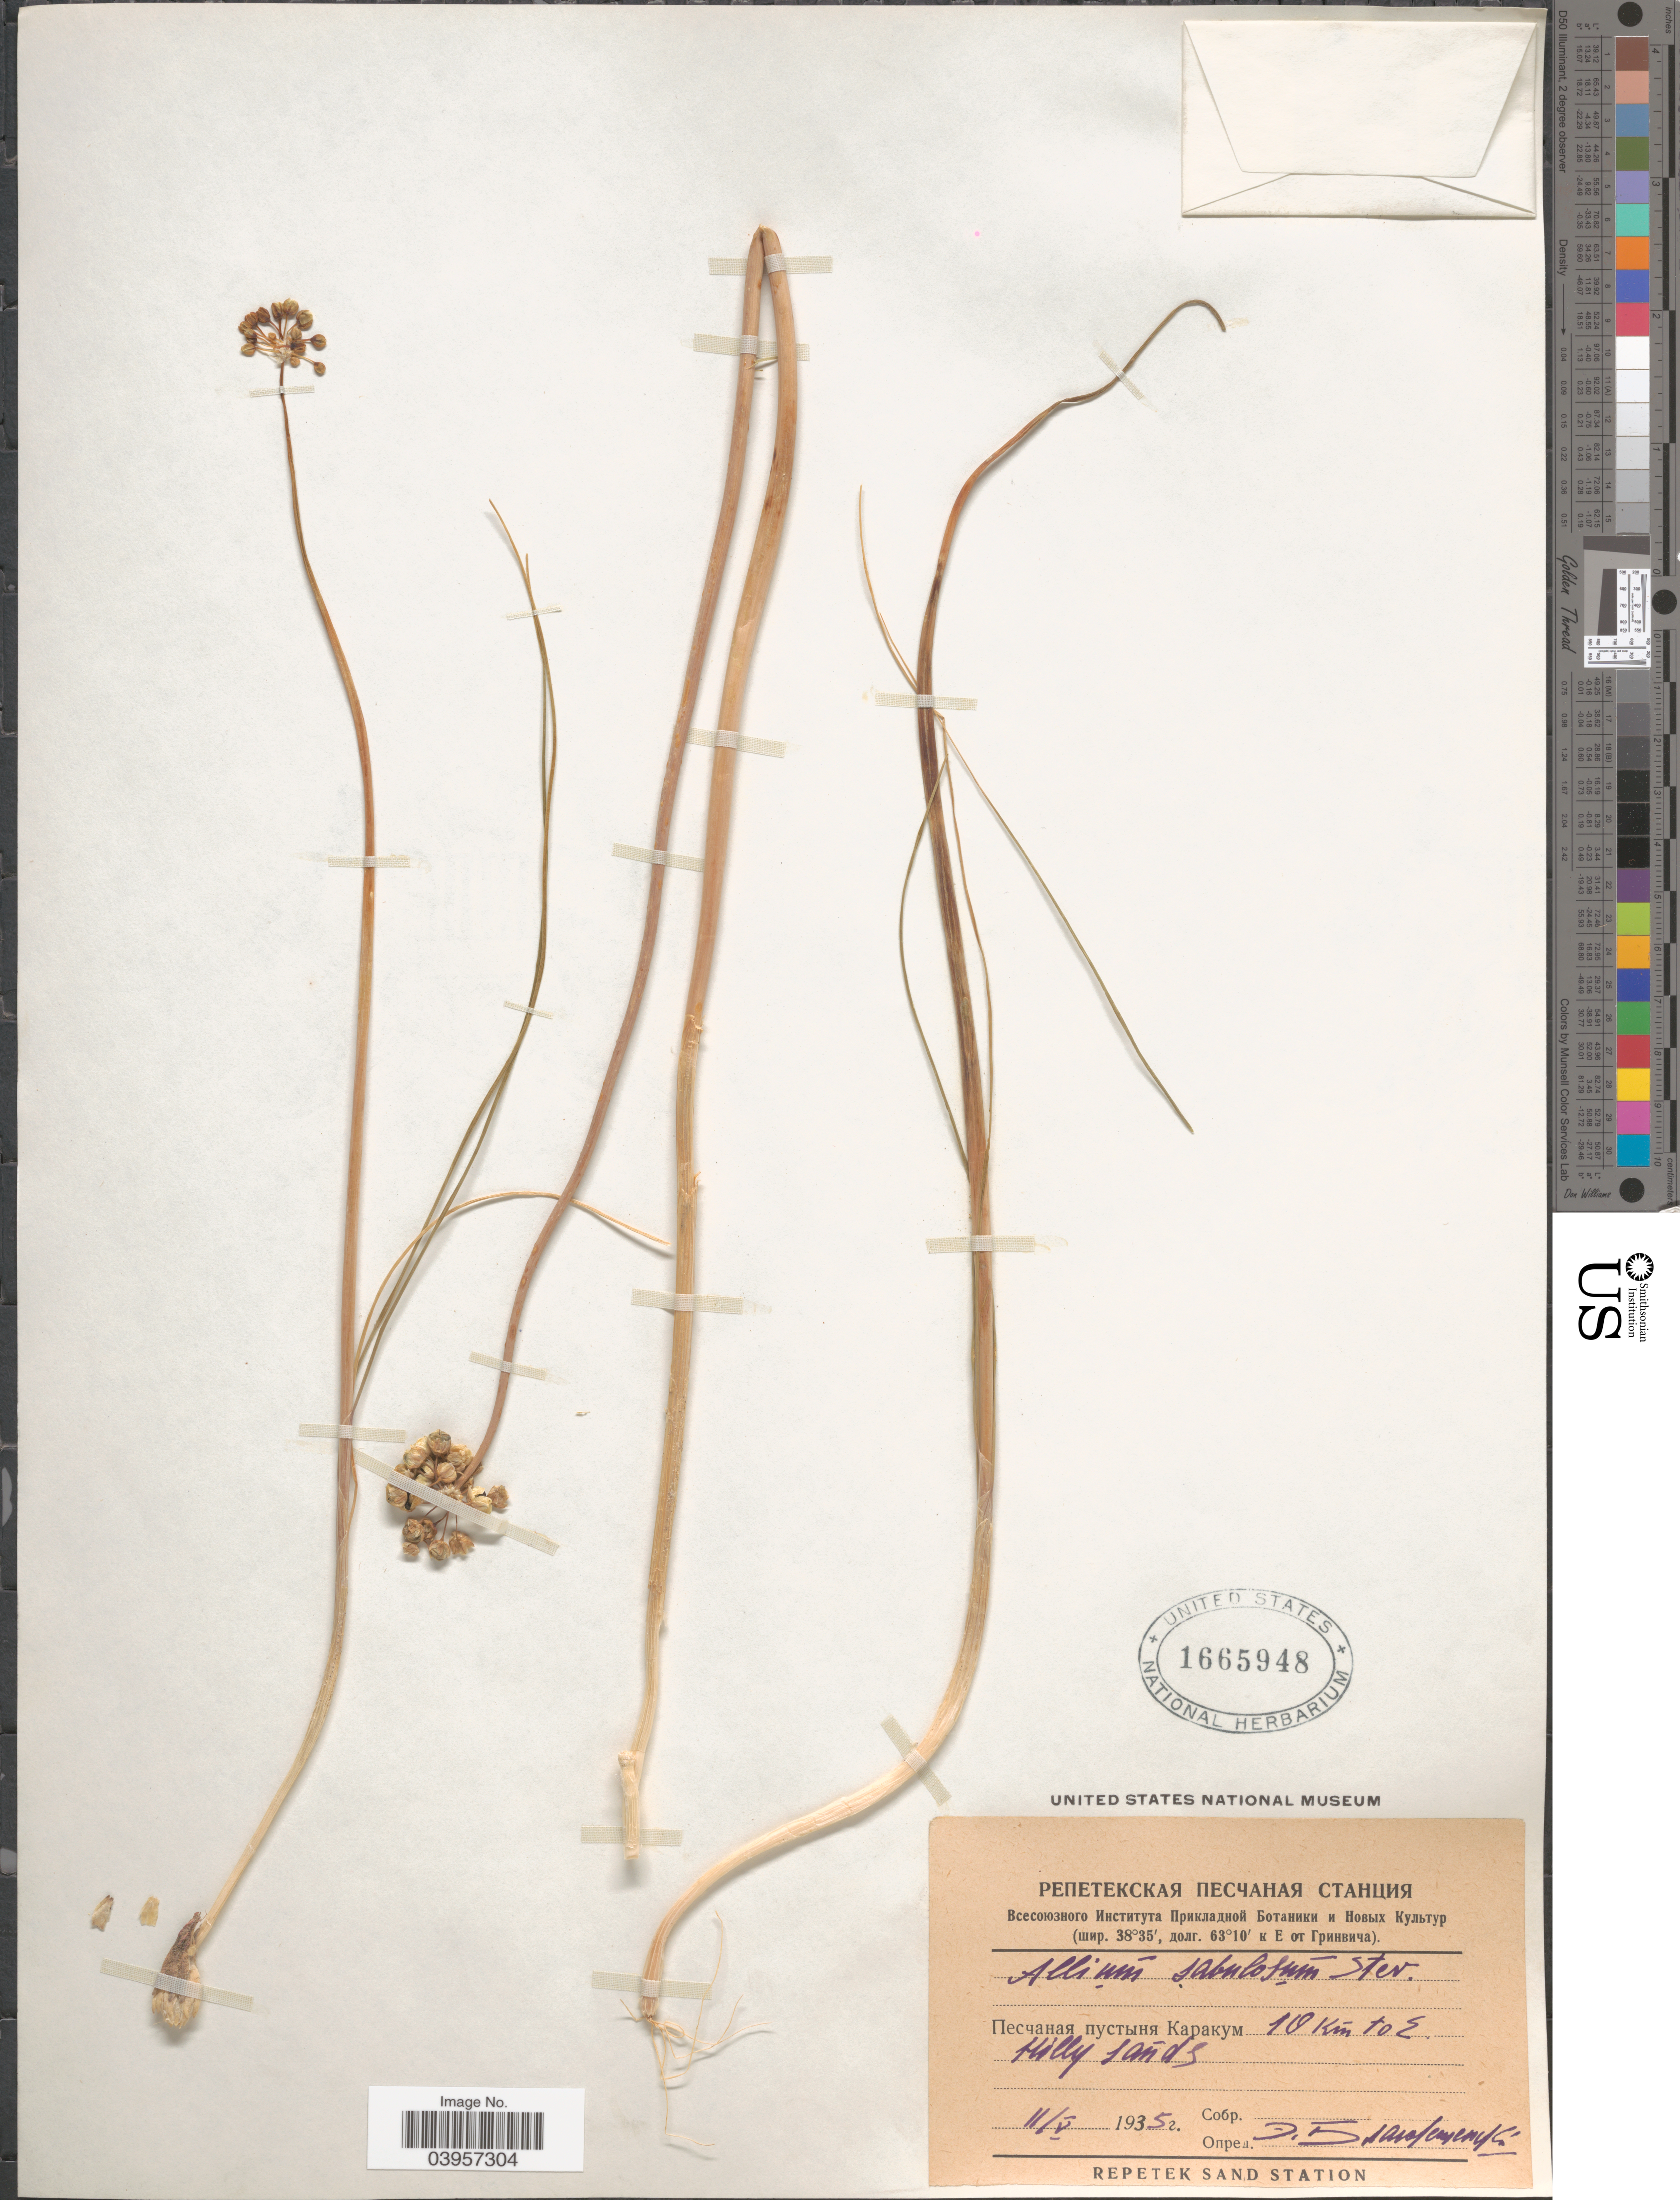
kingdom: Plantae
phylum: Tracheophyta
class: Liliopsida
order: Asparagales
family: Amaryllidaceae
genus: Allium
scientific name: Allium sabulosum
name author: Steven ex Bunge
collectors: E. Blagoveshchenskiy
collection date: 1935-05-11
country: Turkmenistan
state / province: Lebap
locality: Karakum Desert, Repetek, 10 km to E Hilly Sands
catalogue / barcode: US 1665948